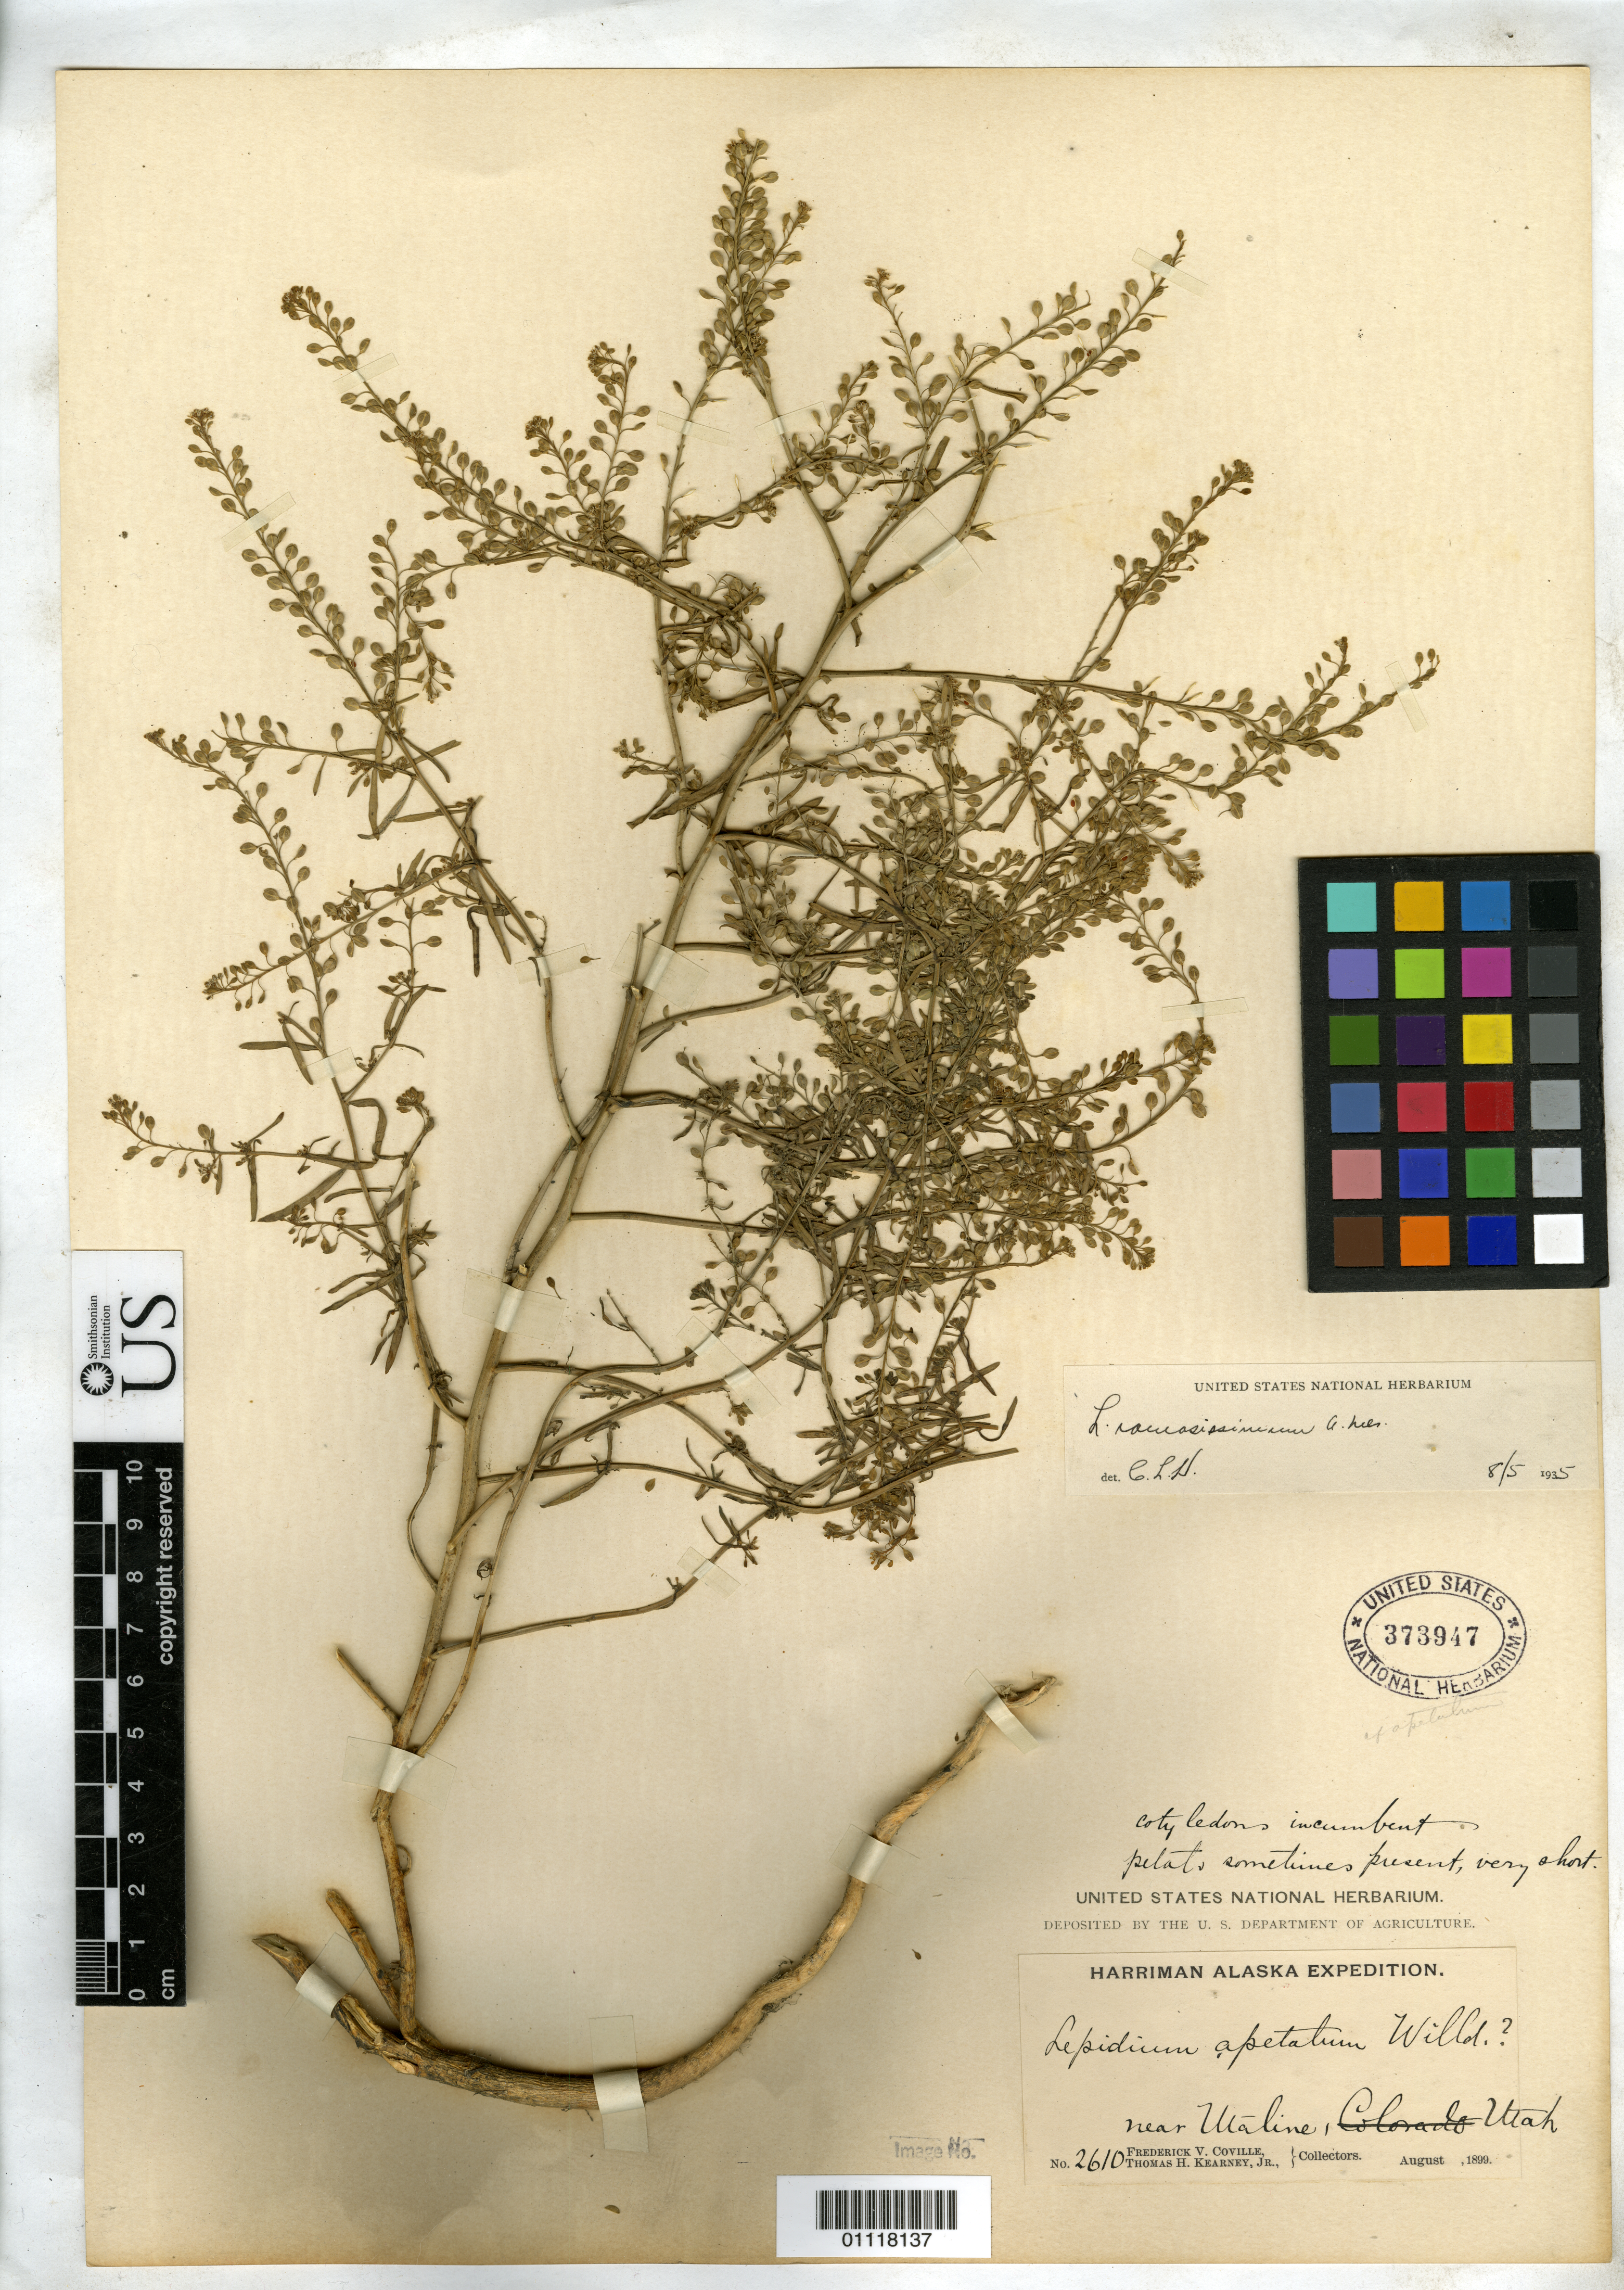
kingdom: Plantae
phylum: Tracheophyta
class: Magnoliopsida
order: Brassicales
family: Brassicaceae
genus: Lepidium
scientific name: Lepidium ramosissimum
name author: A. Nelson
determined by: Hitchcock, C. L.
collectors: F. V. Coville & T. H. Kearney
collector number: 2610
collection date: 1899-08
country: United States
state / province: Utah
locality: Utaline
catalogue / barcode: US 373947